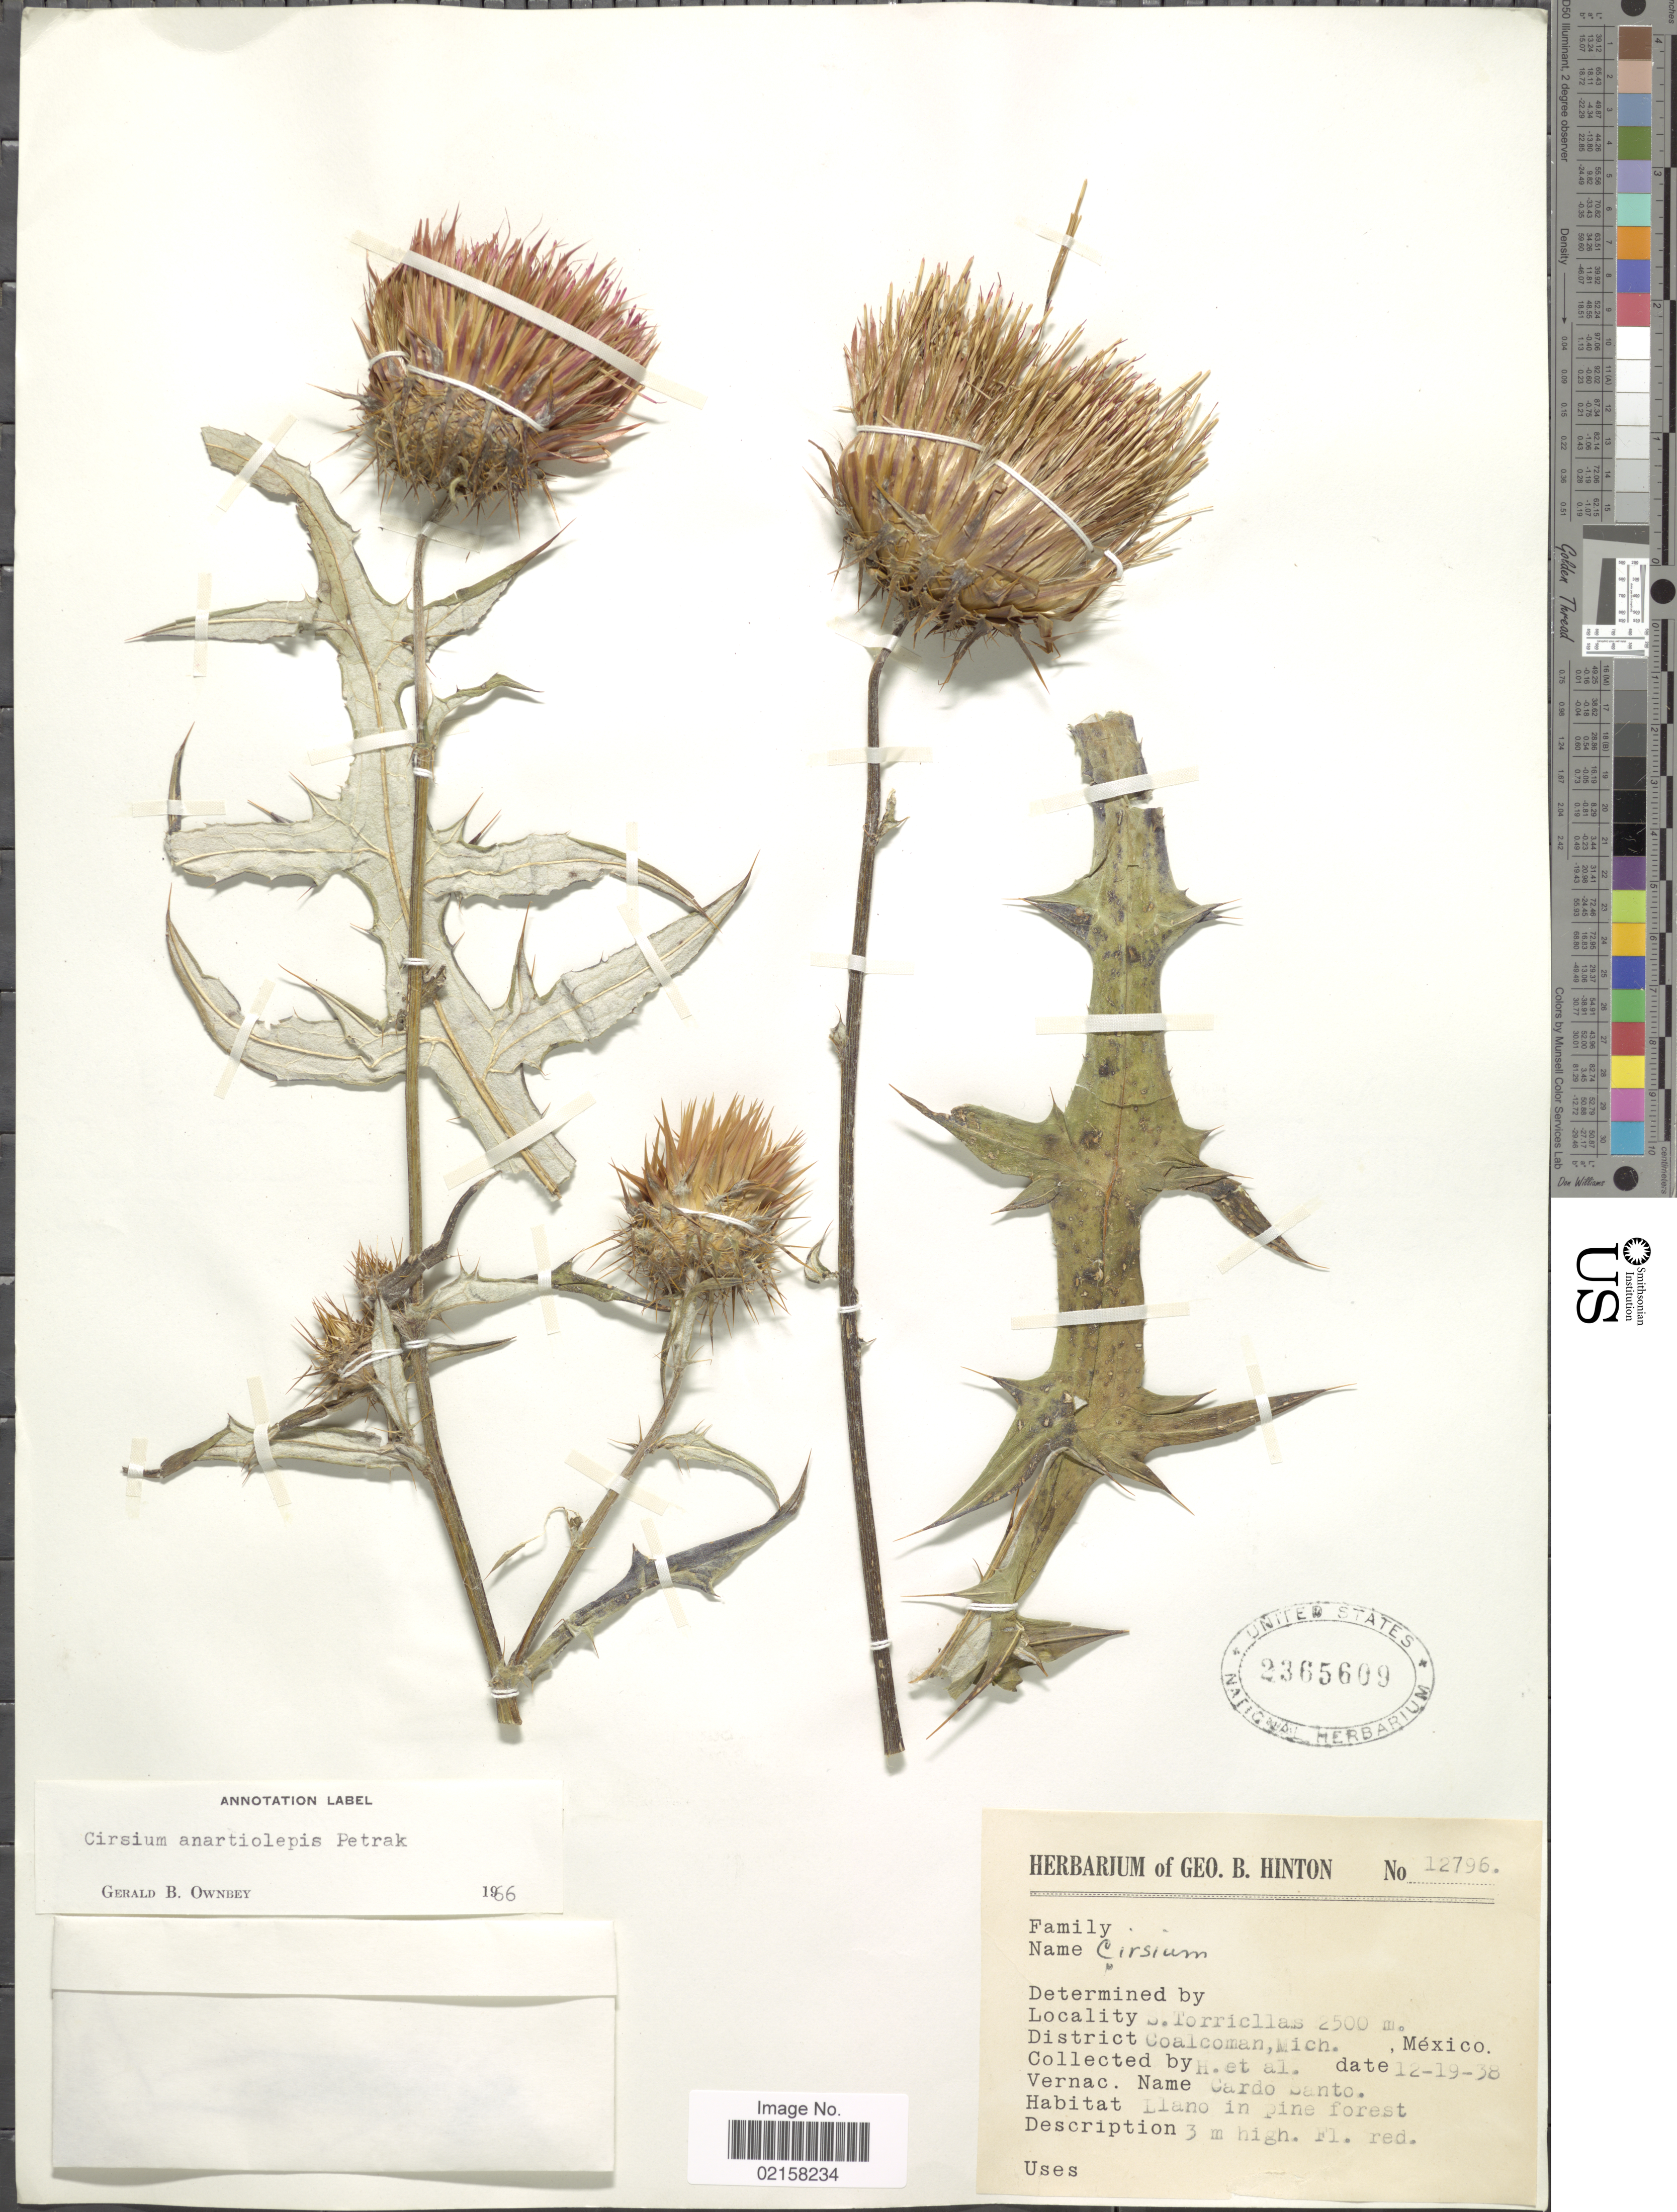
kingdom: Plantae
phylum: Tracheophyta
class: Magnoliopsida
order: Asterales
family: Asteraceae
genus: Cirsium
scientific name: Cirsium anartiolepis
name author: Petr.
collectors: G. B. Hinton & et al.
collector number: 12796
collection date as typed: Transcribed d/m/y: 19/12/38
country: Mexico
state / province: Michoacán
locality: S. Torricllas, District Coalcoman.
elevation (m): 2500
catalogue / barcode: US 2365609